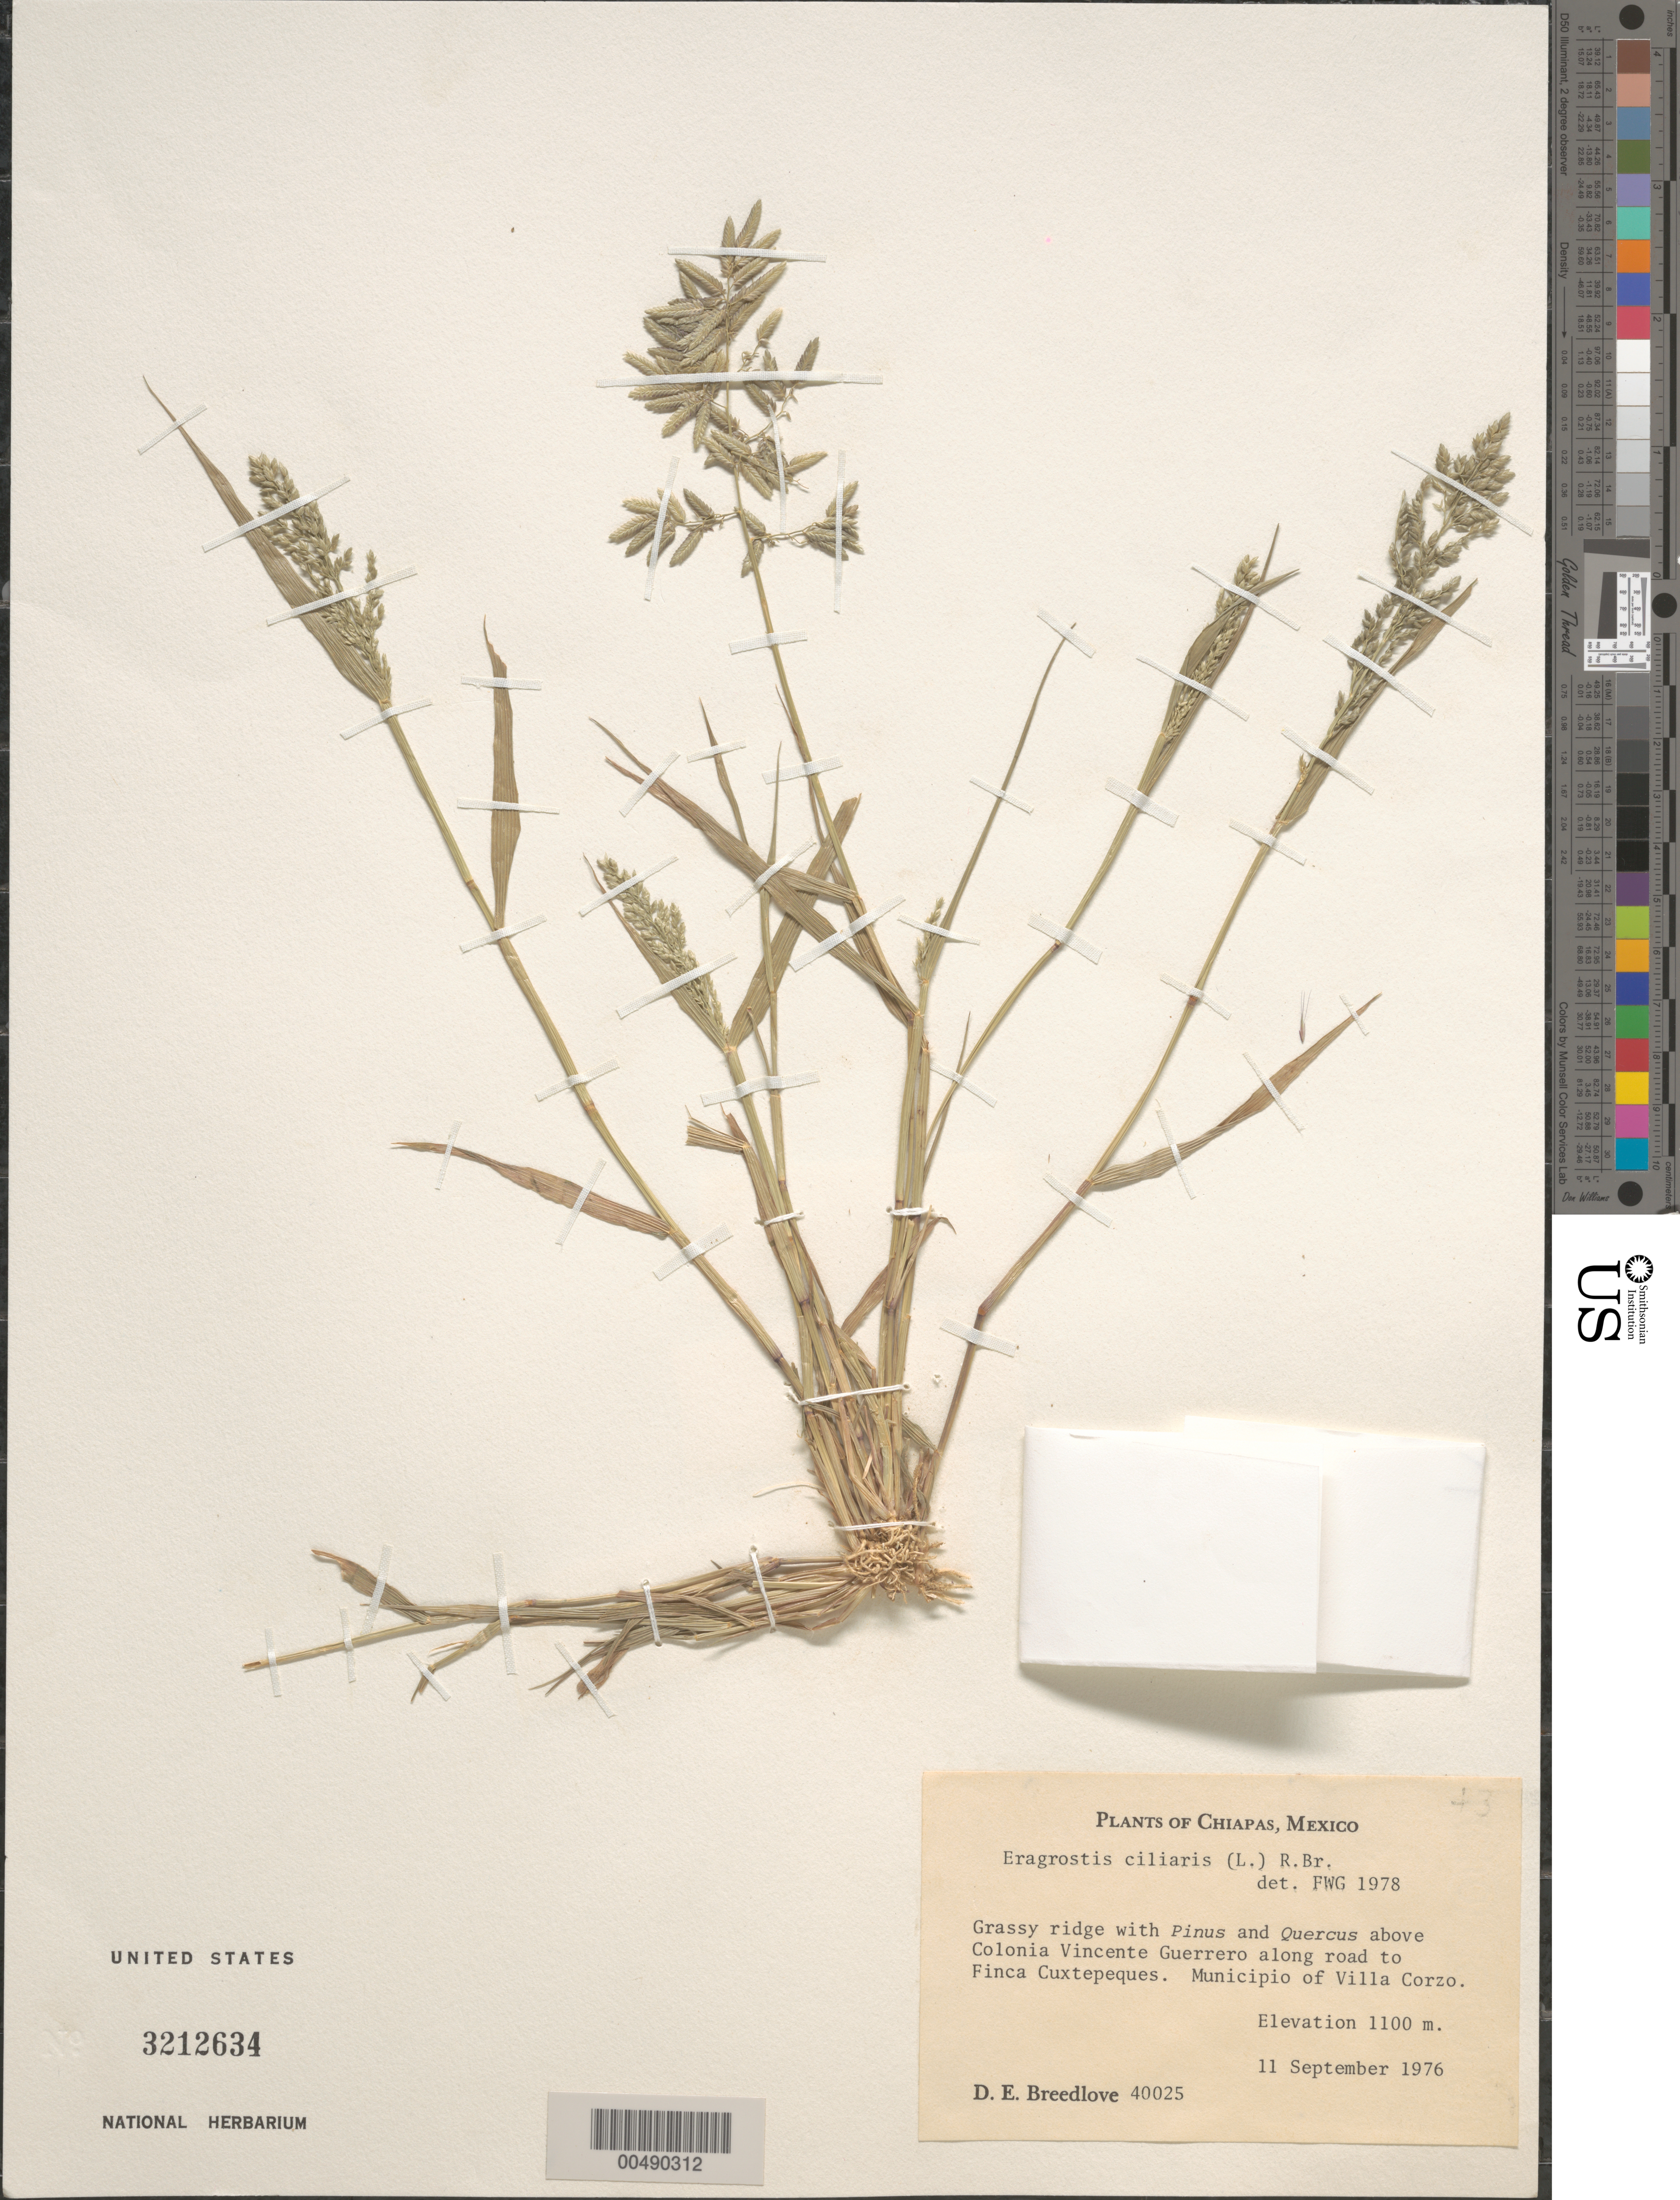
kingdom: Plantae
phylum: Tracheophyta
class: Liliopsida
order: Poales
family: Poaceae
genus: Eragrostis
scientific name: Eragrostis ciliaris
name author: (L.) R. Br.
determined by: Gould, F. W.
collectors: D. E. Breedlove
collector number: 40025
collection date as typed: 11 Sep 1976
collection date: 1976-09-11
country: Mexico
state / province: Chiapas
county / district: Villa Corzo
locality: Above Colonia Vincente Guerrero along rd to Finca Cuztepeques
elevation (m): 1100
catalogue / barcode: US 3212634